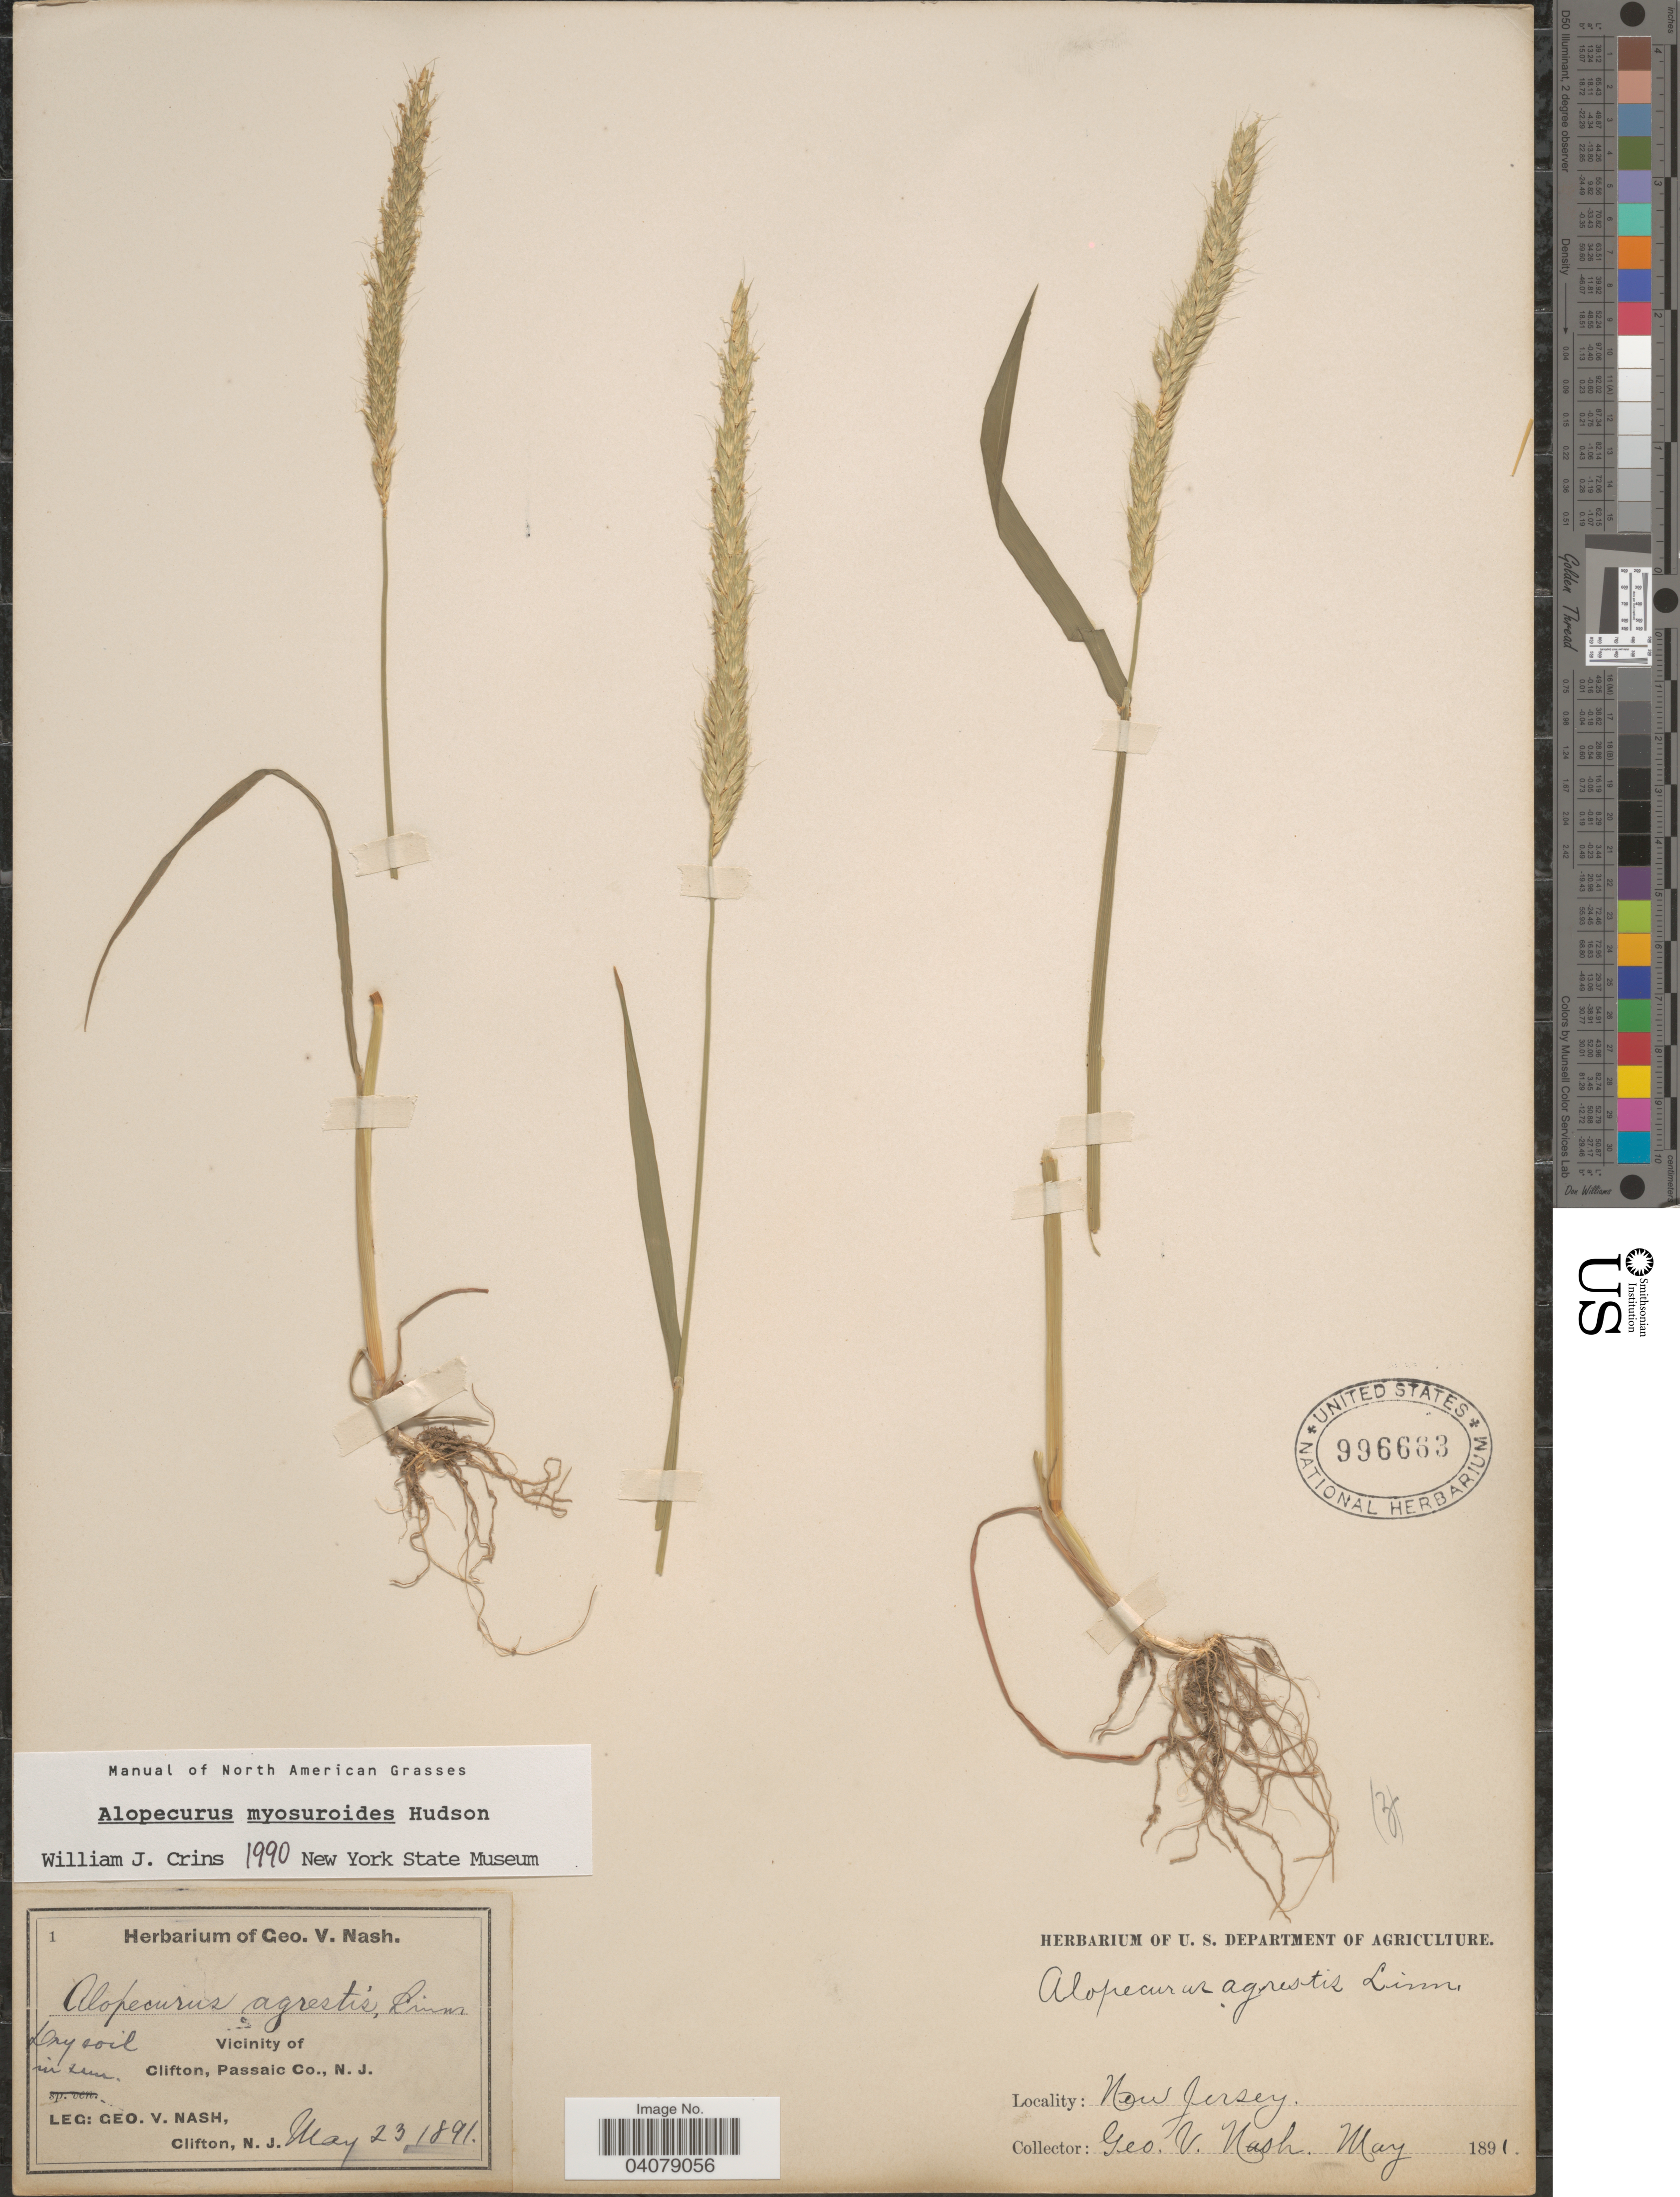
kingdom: Plantae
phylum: Tracheophyta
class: Liliopsida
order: Poales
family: Poaceae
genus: Alopecurus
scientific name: Alopecurus myosuroides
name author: Huds.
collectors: G. V. Nash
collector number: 1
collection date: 1891-05-23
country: United States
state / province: New Jersey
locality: Vicinity of Clifton, Passaic Co.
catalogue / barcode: US 996663